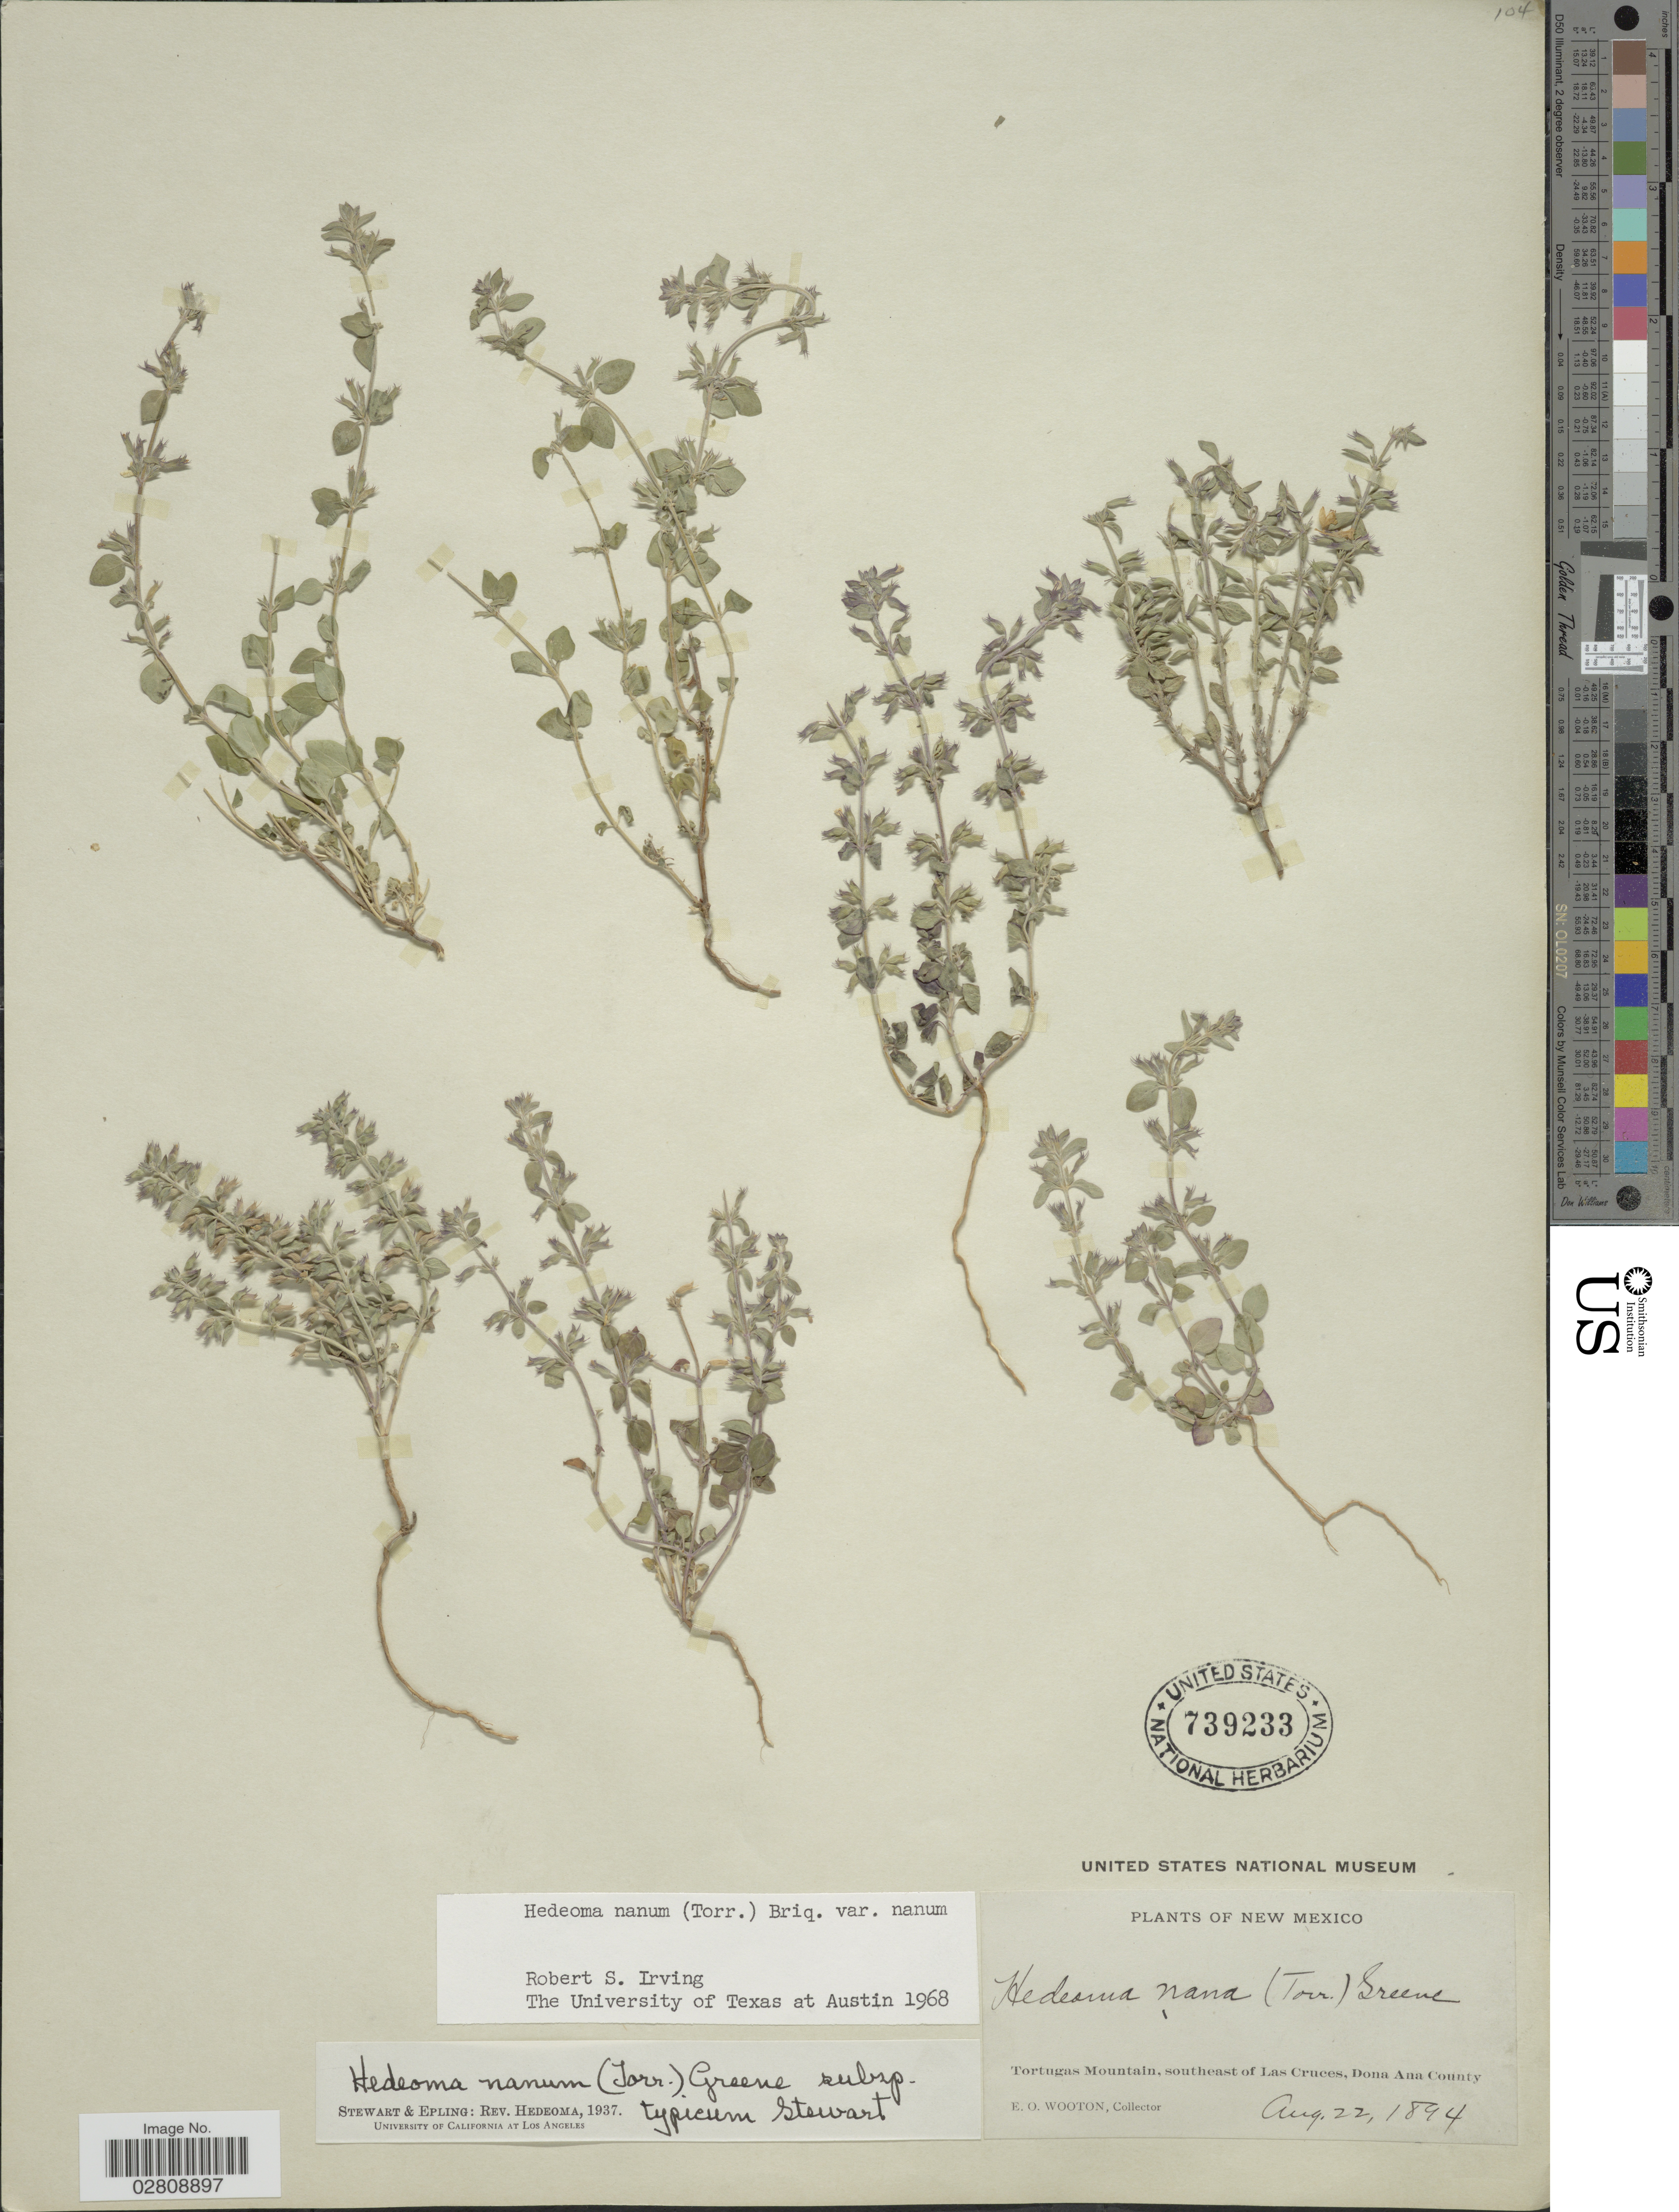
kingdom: Plantae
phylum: Tracheophyta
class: Magnoliopsida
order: Lamiales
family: Lamiaceae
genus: Hedeoma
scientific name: Hedeoma nana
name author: (Torr.) Briq.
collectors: E. O. Wooton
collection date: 1894-08-22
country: United States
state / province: New Mexico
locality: Tortugas Mountain, southeast of Las Cruces, Dona Ana County.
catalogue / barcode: US 739233